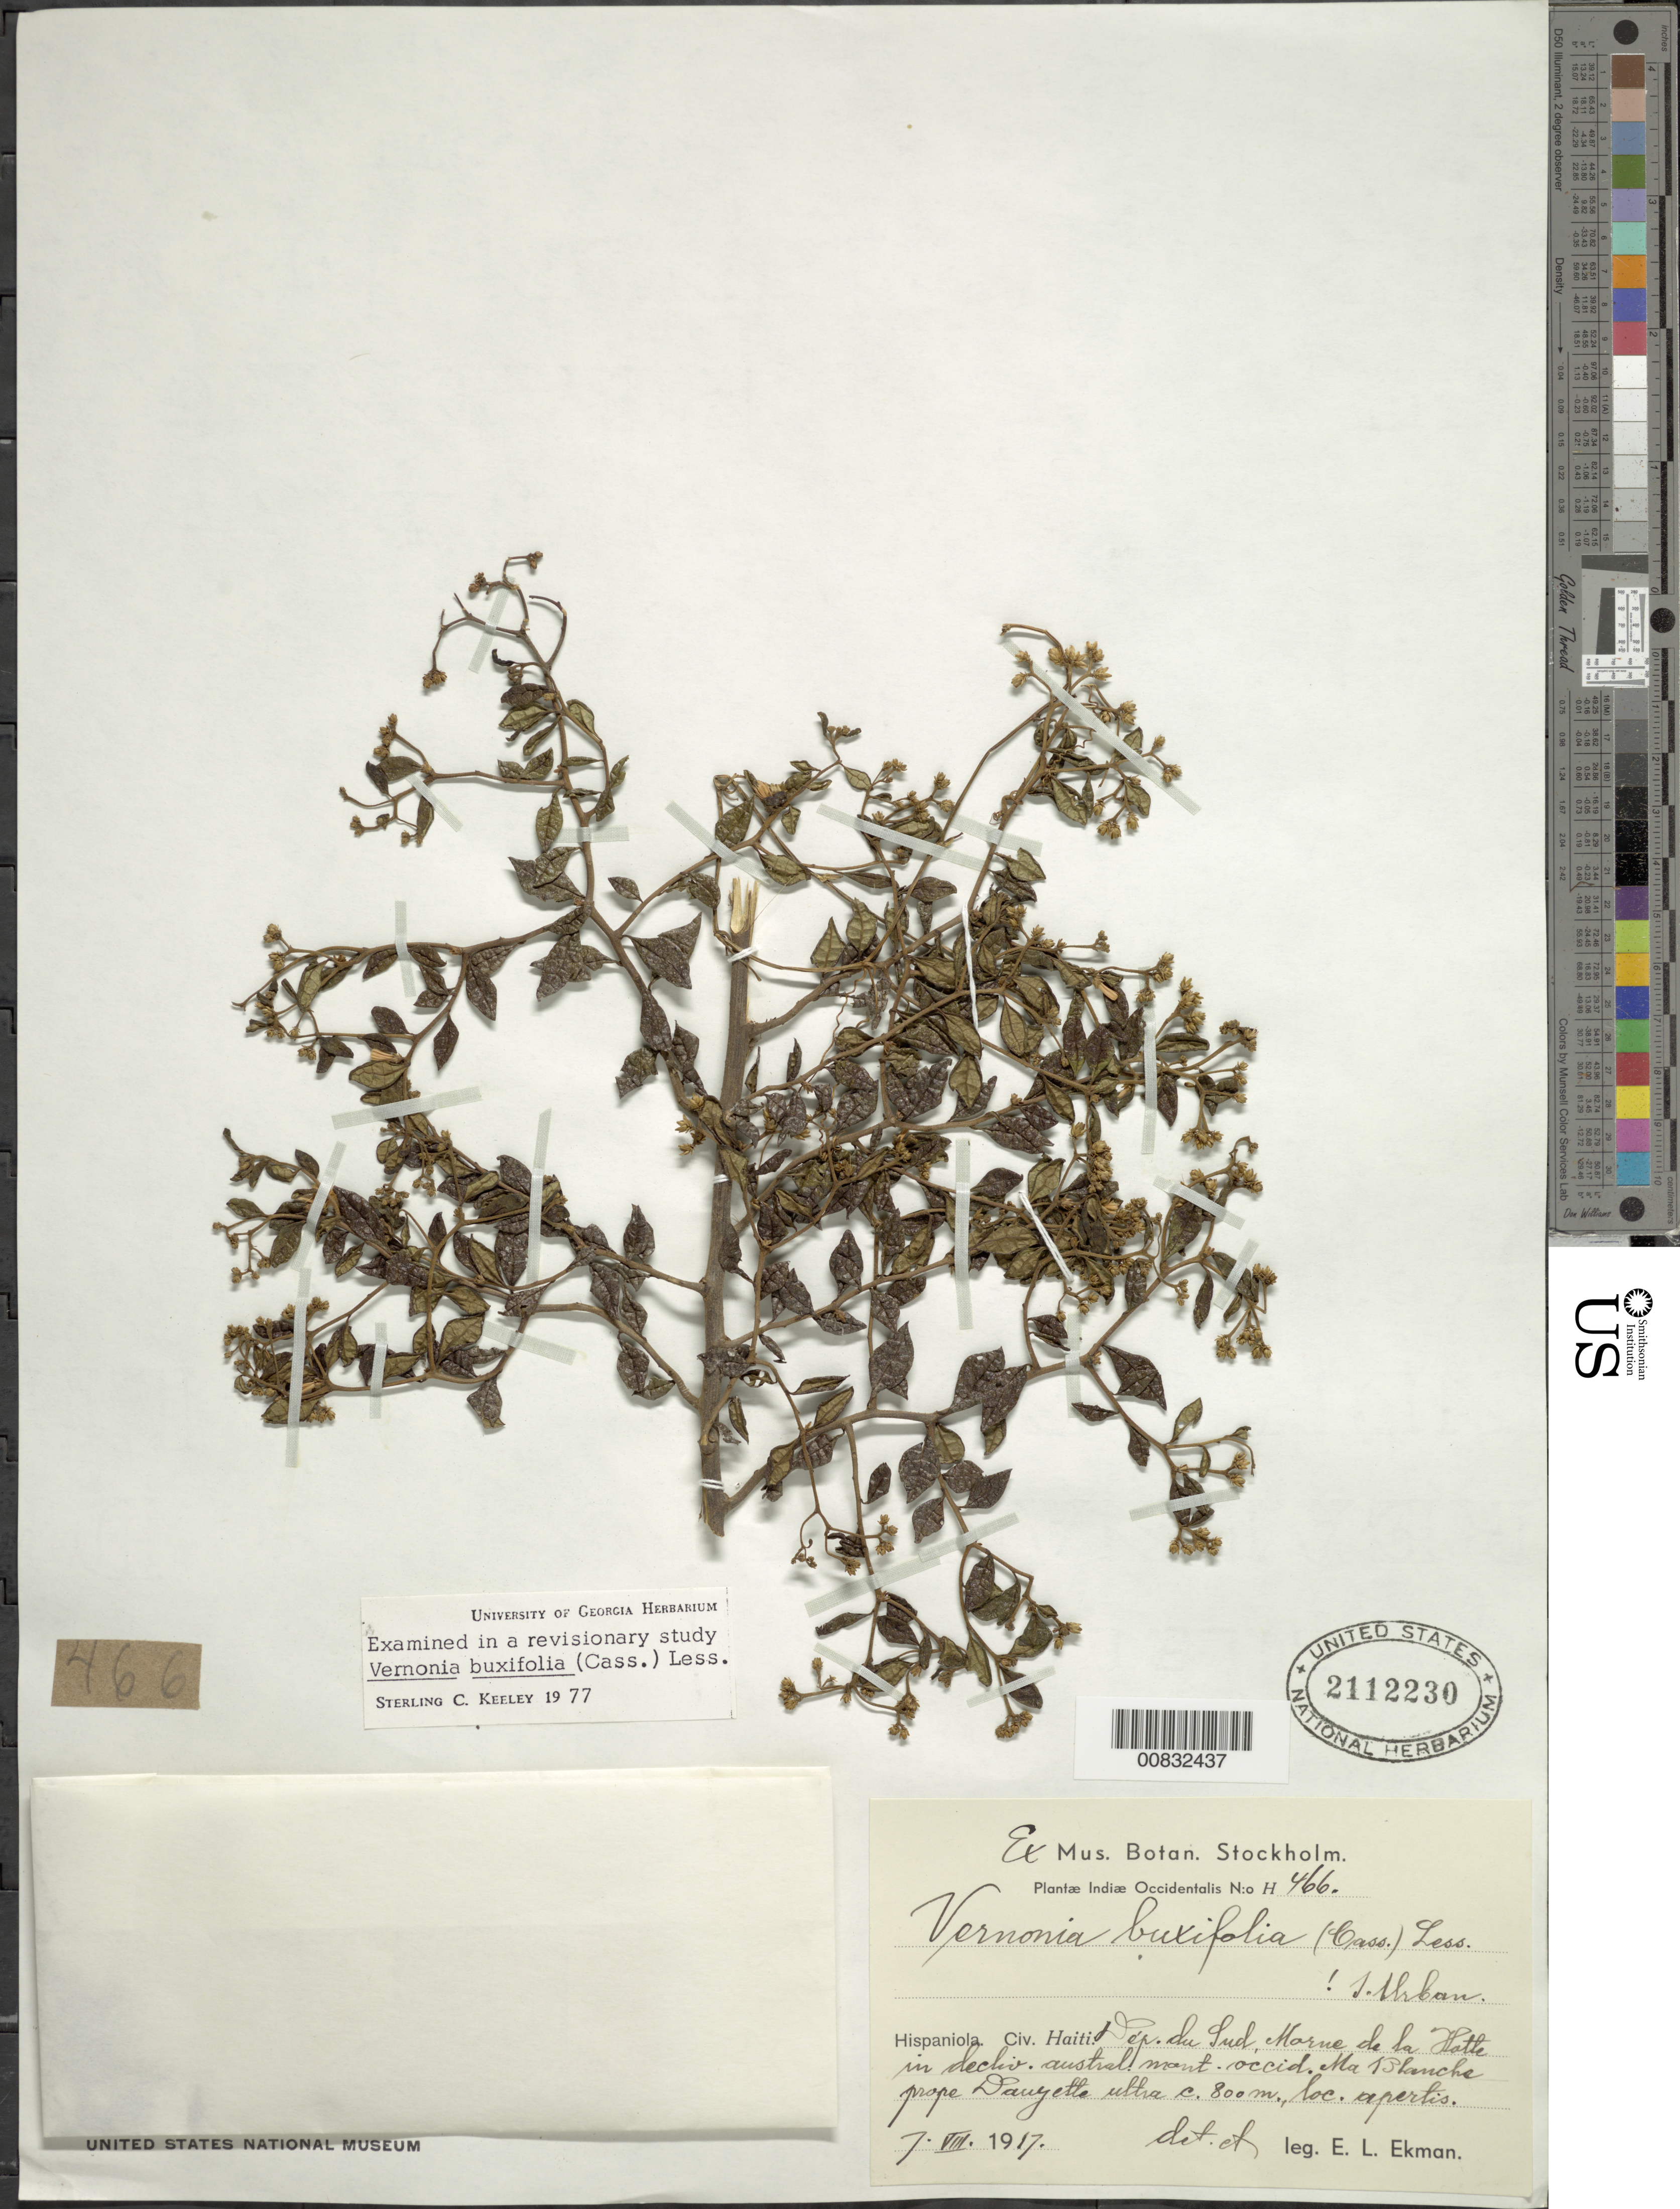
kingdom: Plantae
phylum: Tracheophyta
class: Magnoliopsida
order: Asterales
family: Asteraceae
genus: Vernonanthura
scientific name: Vernonanthura buxifolia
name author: (Less.) H. Rob.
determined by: Keeley, S. C.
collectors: E. L. Ekman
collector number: H 466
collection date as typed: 07 Aug 1917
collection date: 1917-08-07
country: Haiti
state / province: Sud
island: Hispaniola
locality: Morne de la Hotte, Ma Blanche, Dauyette ultra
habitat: "in decliv. austral mont. occid., loc sepertis"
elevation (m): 800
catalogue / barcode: US 2112230